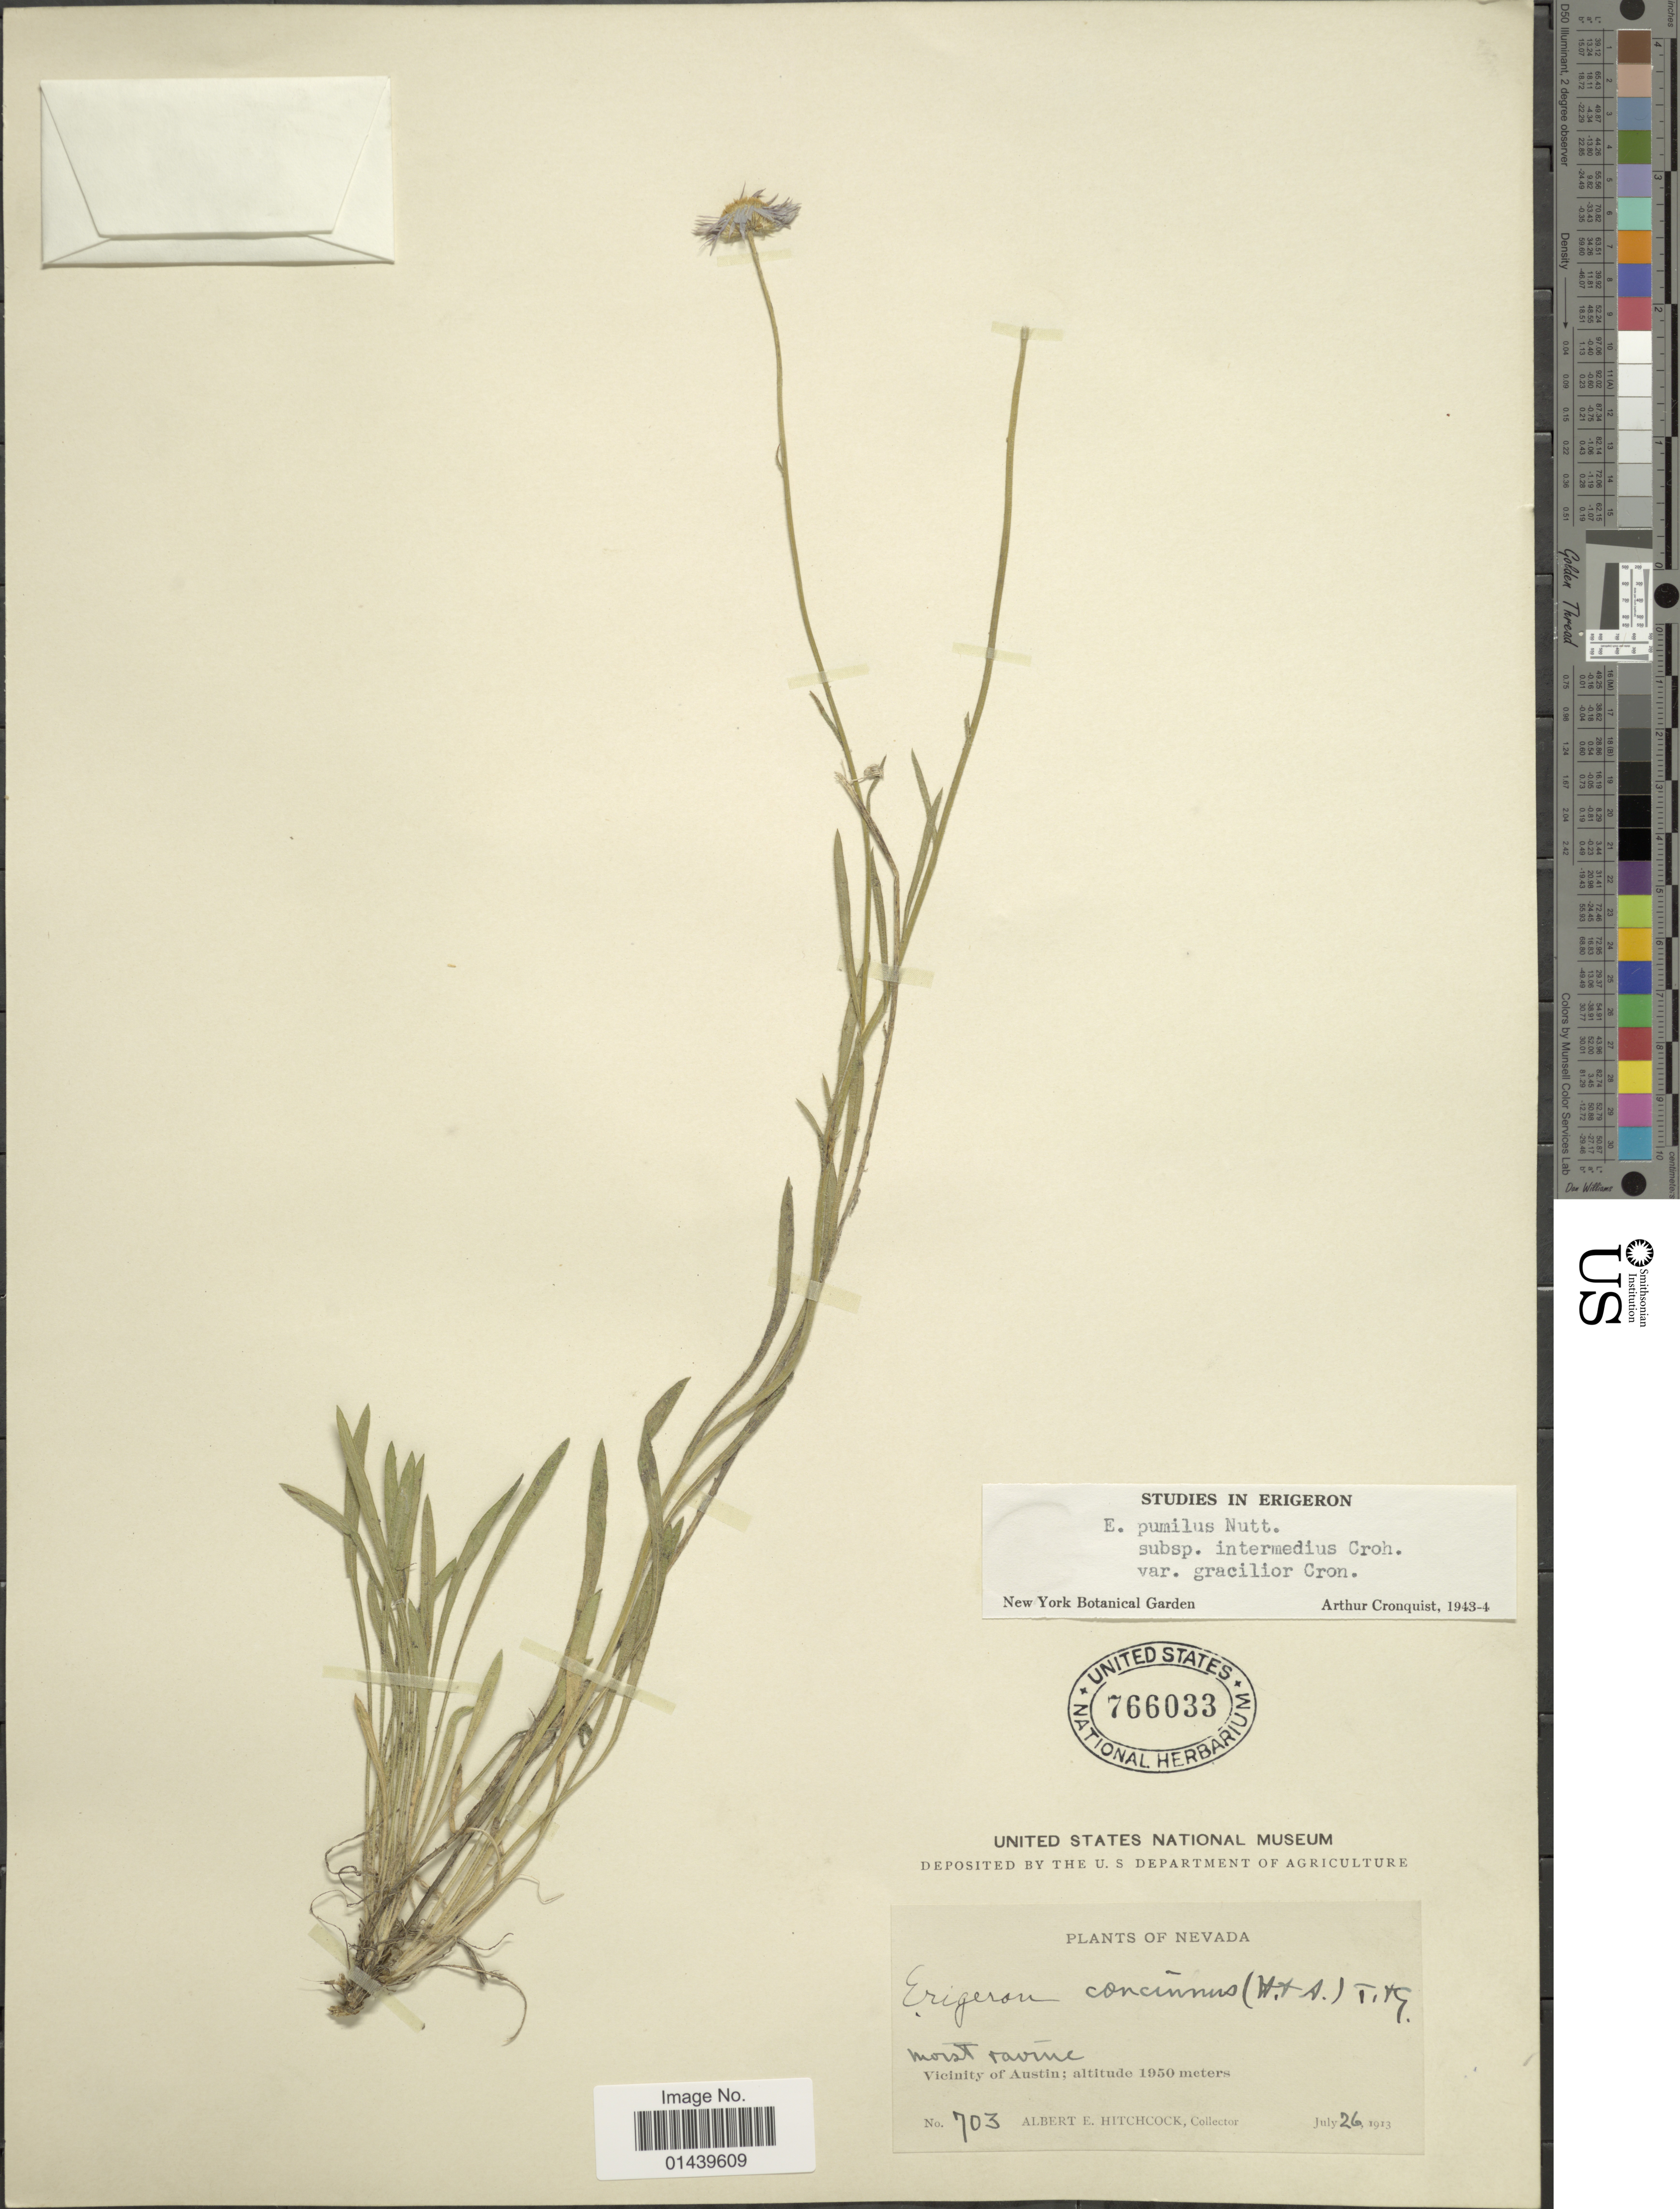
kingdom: Plantae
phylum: Tracheophyta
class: Magnoliopsida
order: Asterales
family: Asteraceae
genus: Erigeron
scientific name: Erigeron pumilus subsp. intermedius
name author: Cronq.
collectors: A. S. Hitchcock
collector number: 703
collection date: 1913-07-26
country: United States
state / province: Nevada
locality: Vicinity of Austin.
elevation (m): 1950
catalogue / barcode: US 766033